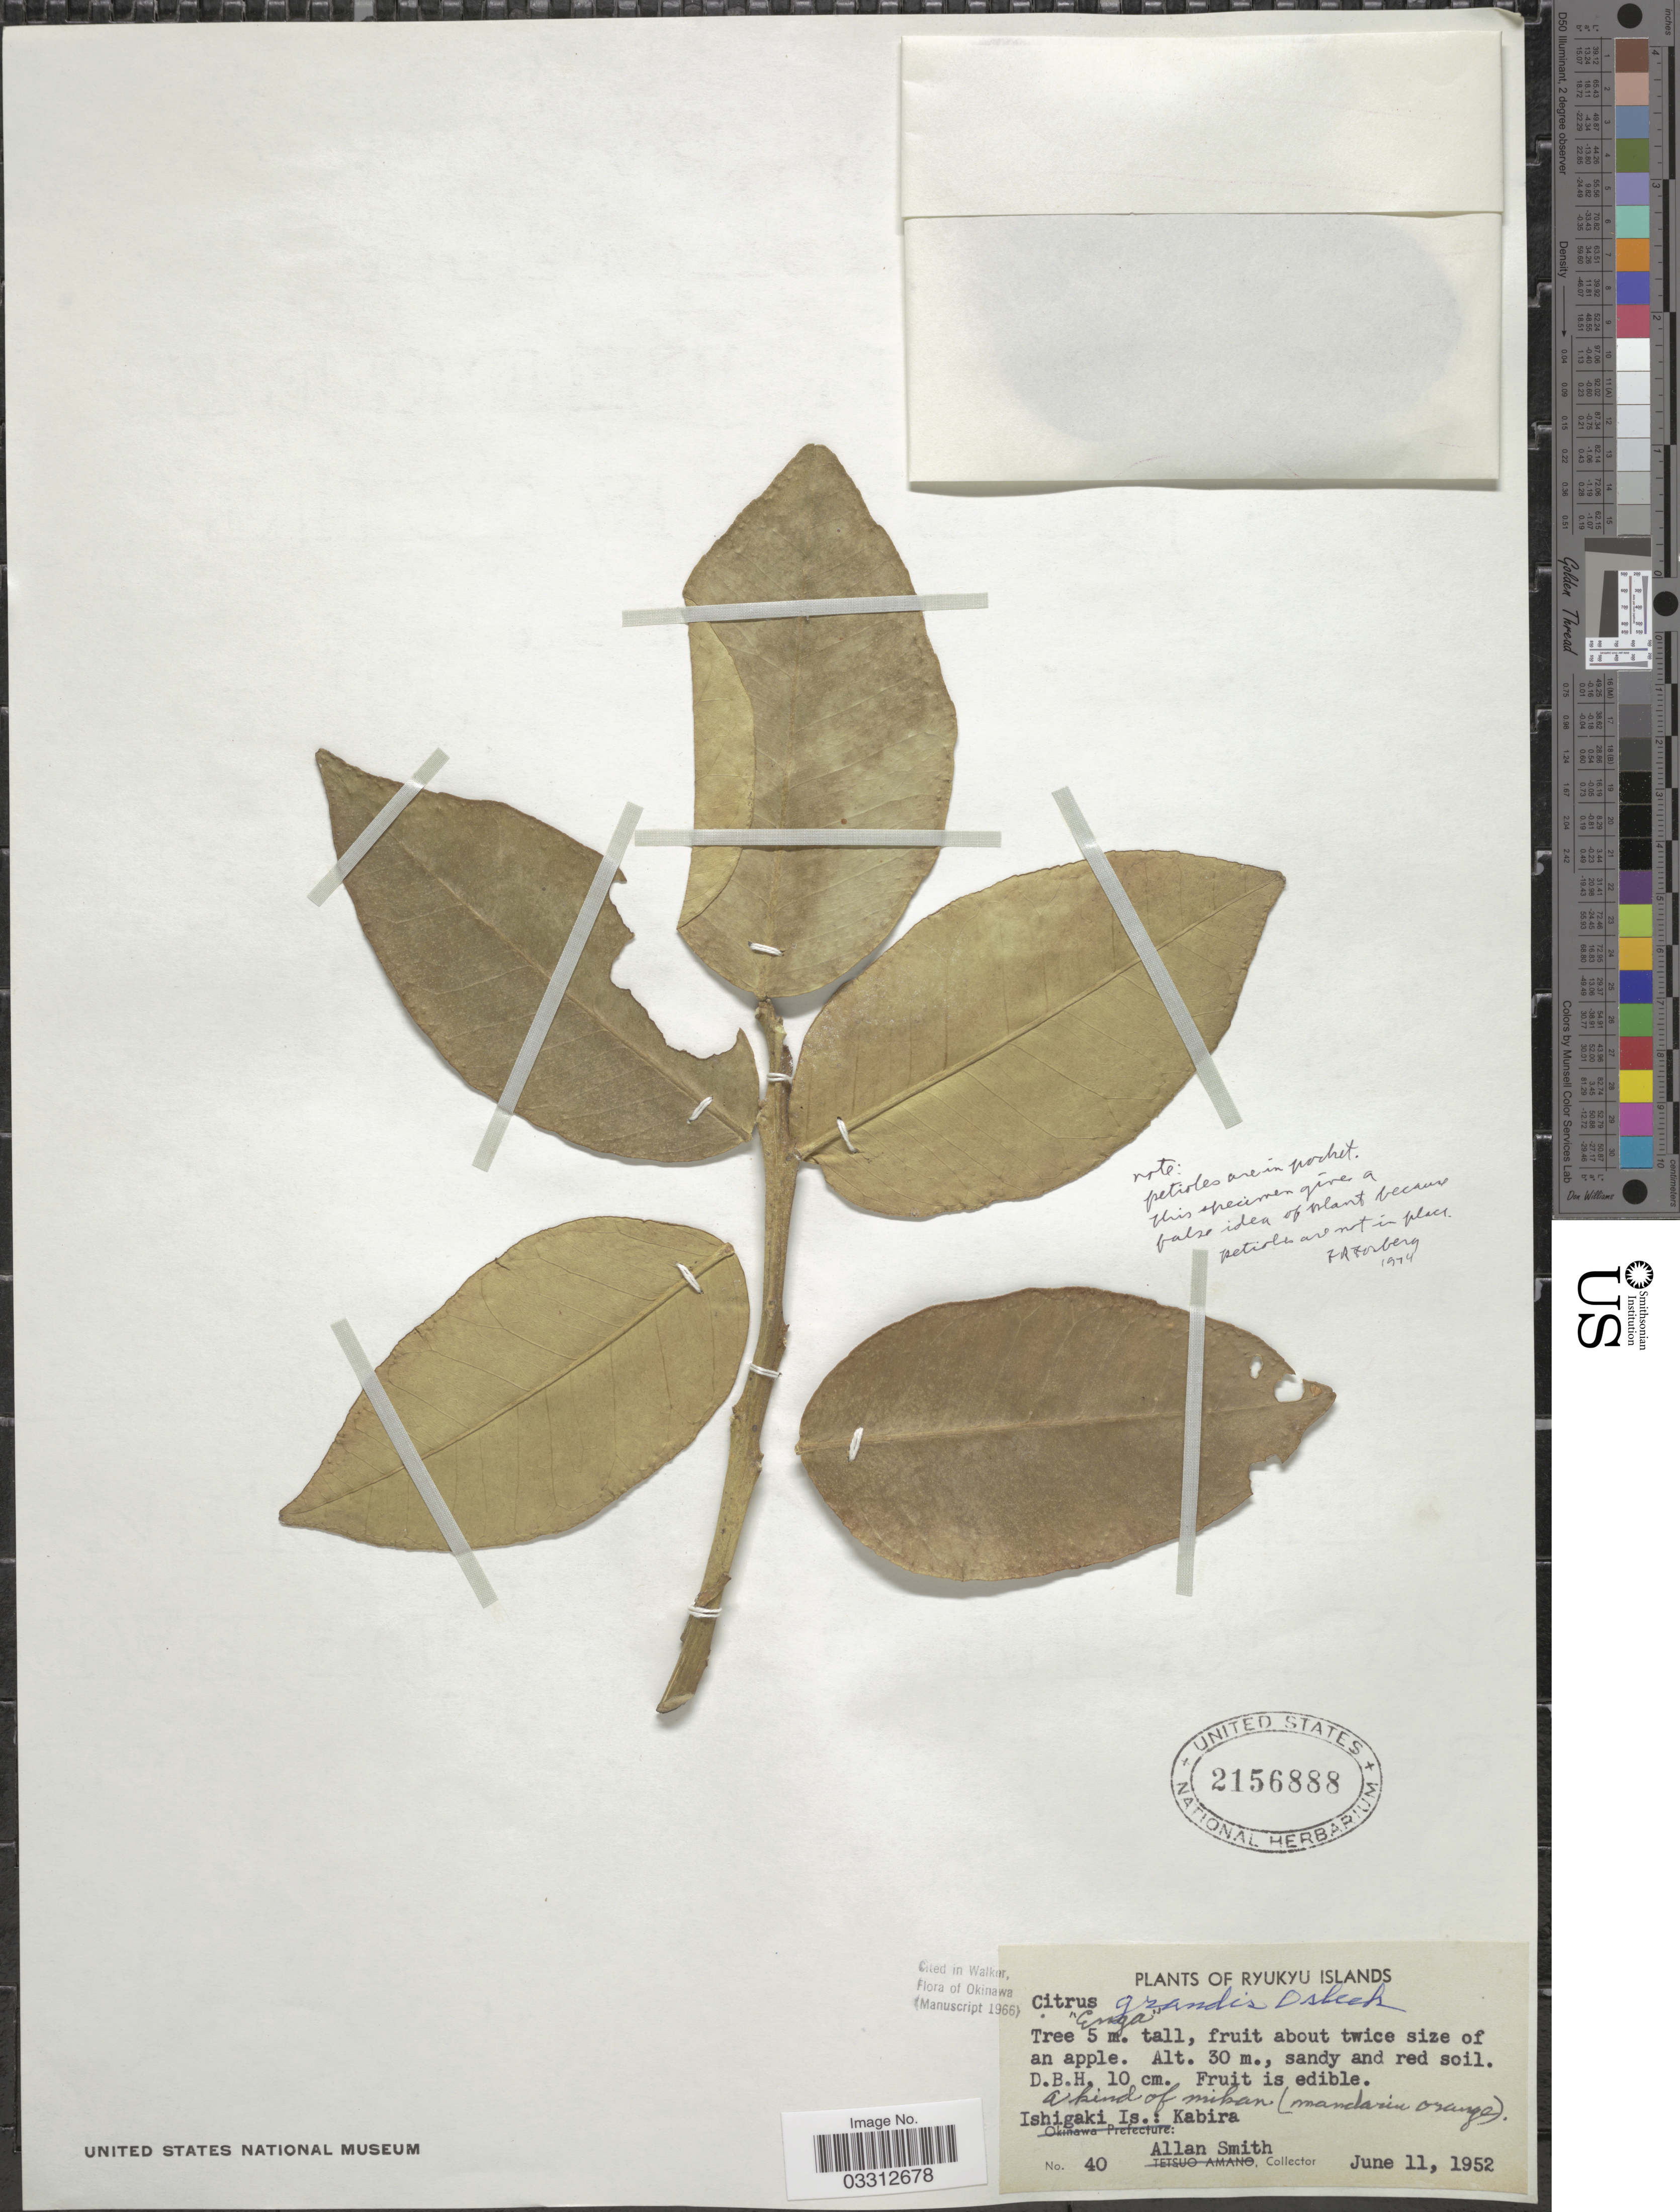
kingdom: Plantae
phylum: Tracheophyta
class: Magnoliopsida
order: Sapindales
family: Rutaceae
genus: Citrus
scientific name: Citrus grandis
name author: (L.) Osbeck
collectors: A. Smith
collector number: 40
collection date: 1952-06-11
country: Japan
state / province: Okinawa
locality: Ryukyu Islands, Ishigaki Is.: Kabira.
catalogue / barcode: US 2156888